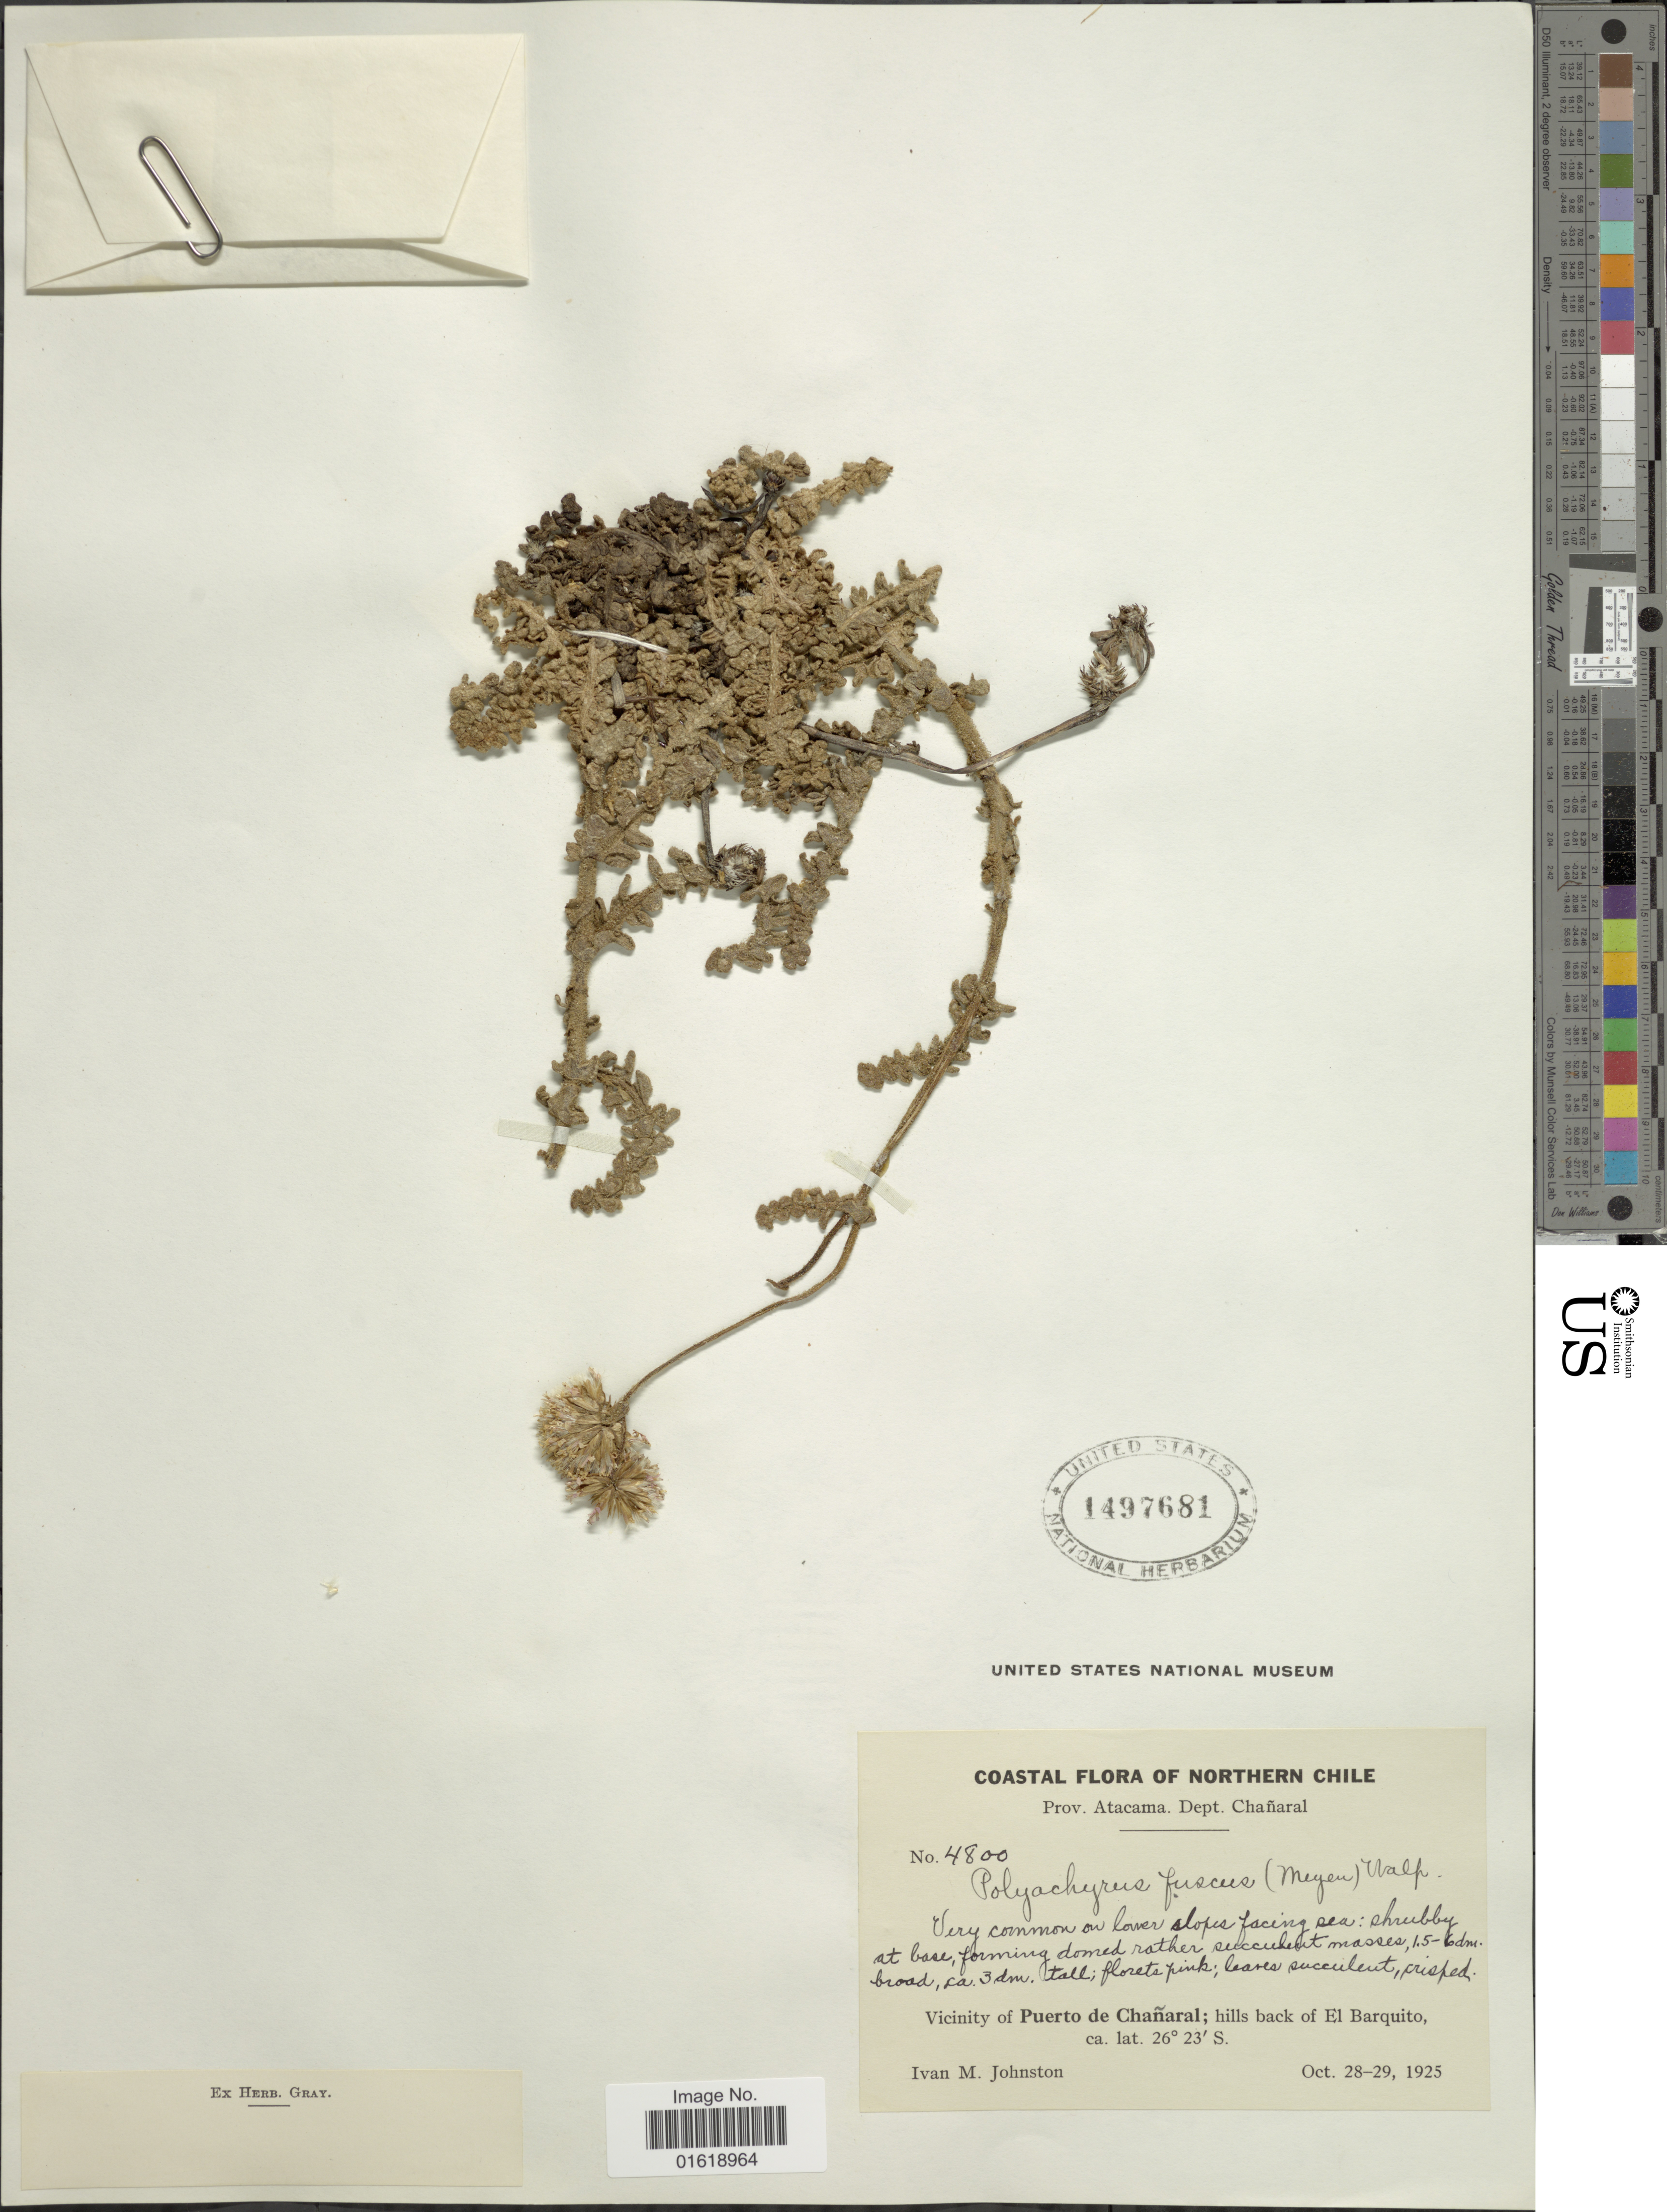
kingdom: Plantae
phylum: Tracheophyta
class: Magnoliopsida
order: Asterales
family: Asteraceae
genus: Polyachyrus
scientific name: Polyachyrus fuscus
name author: (Meyen) Walp.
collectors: I.M. Johnston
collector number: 4800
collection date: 1925-10-28/1925-10-29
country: Chile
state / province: Atacama (III)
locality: Northern Chile. Prov. Atacama. Dept. Chañaral. Vicinity of Puerto de Chañaral; hills back of El Barquito.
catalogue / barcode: US 1497681